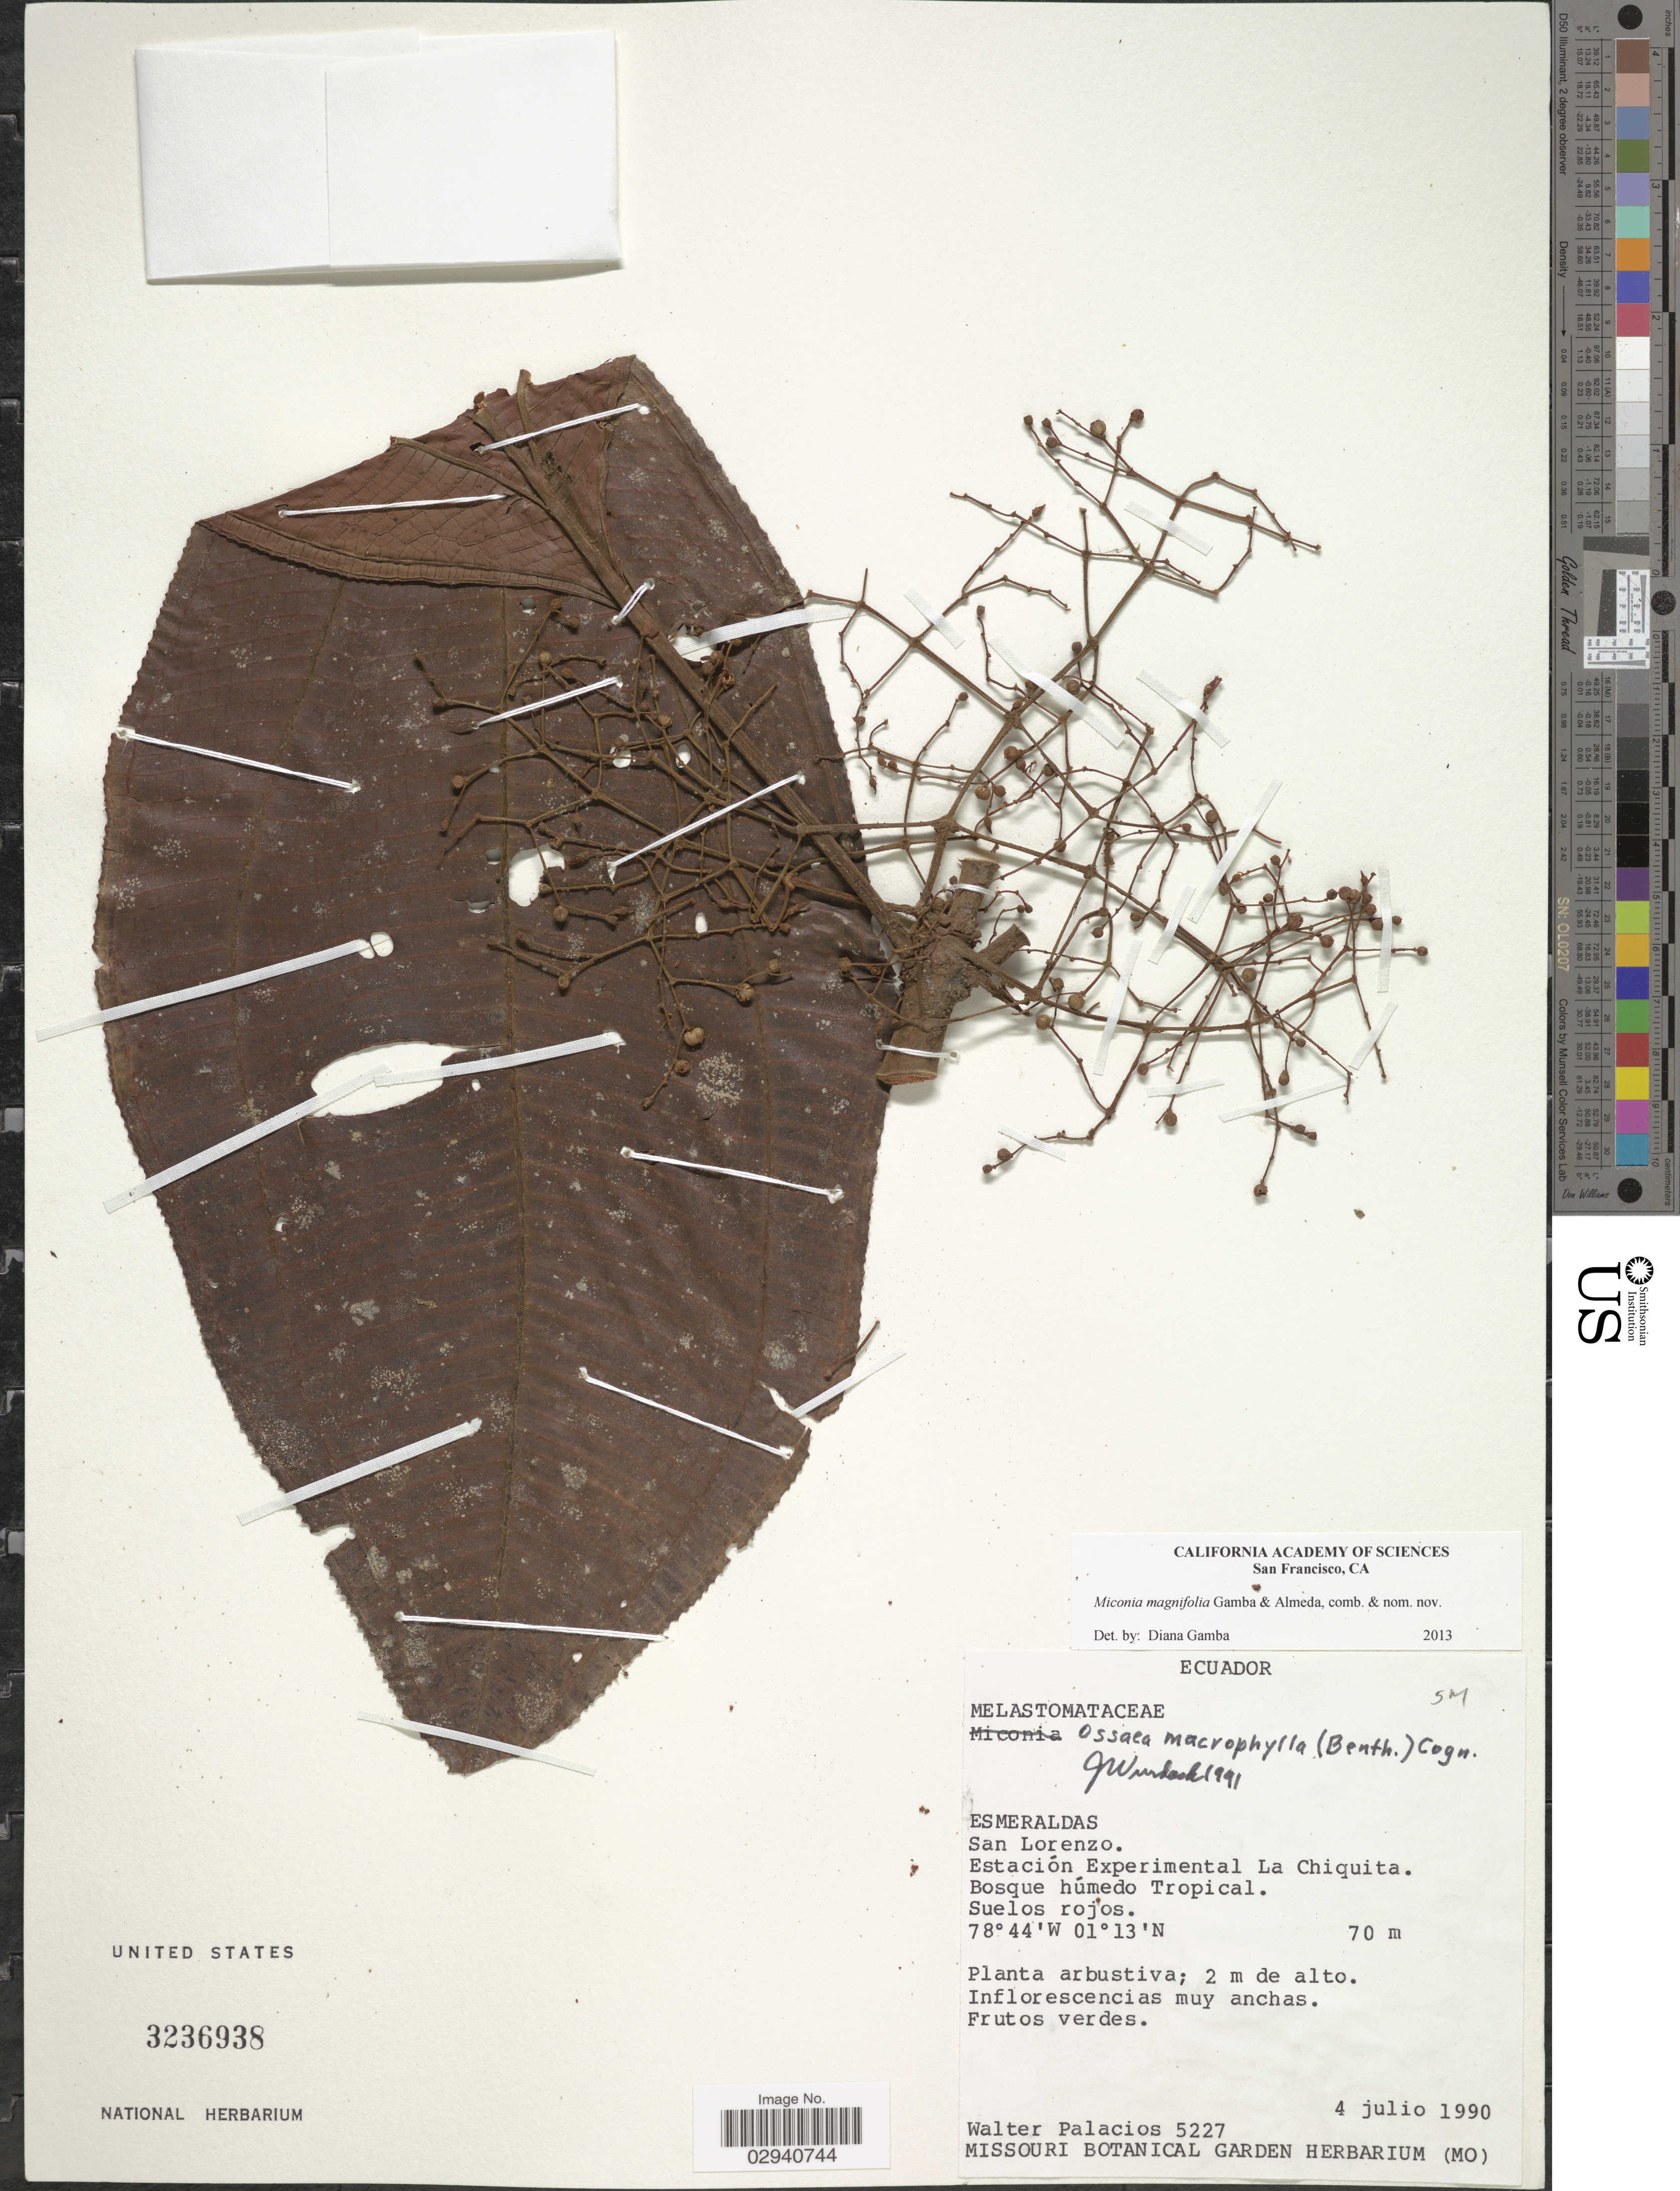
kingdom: Plantae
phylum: Tracheophyta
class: Magnoliopsida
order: Myrtales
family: Melastomataceae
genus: Miconia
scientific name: Miconia magnifolia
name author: Gamba & Almeda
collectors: W. Palacios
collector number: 5227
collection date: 1990-07-04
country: Ecuador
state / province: Esmeraldas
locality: San Lorenzo. Estación Experimental La Chiquita.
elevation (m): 70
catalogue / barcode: US 3236938